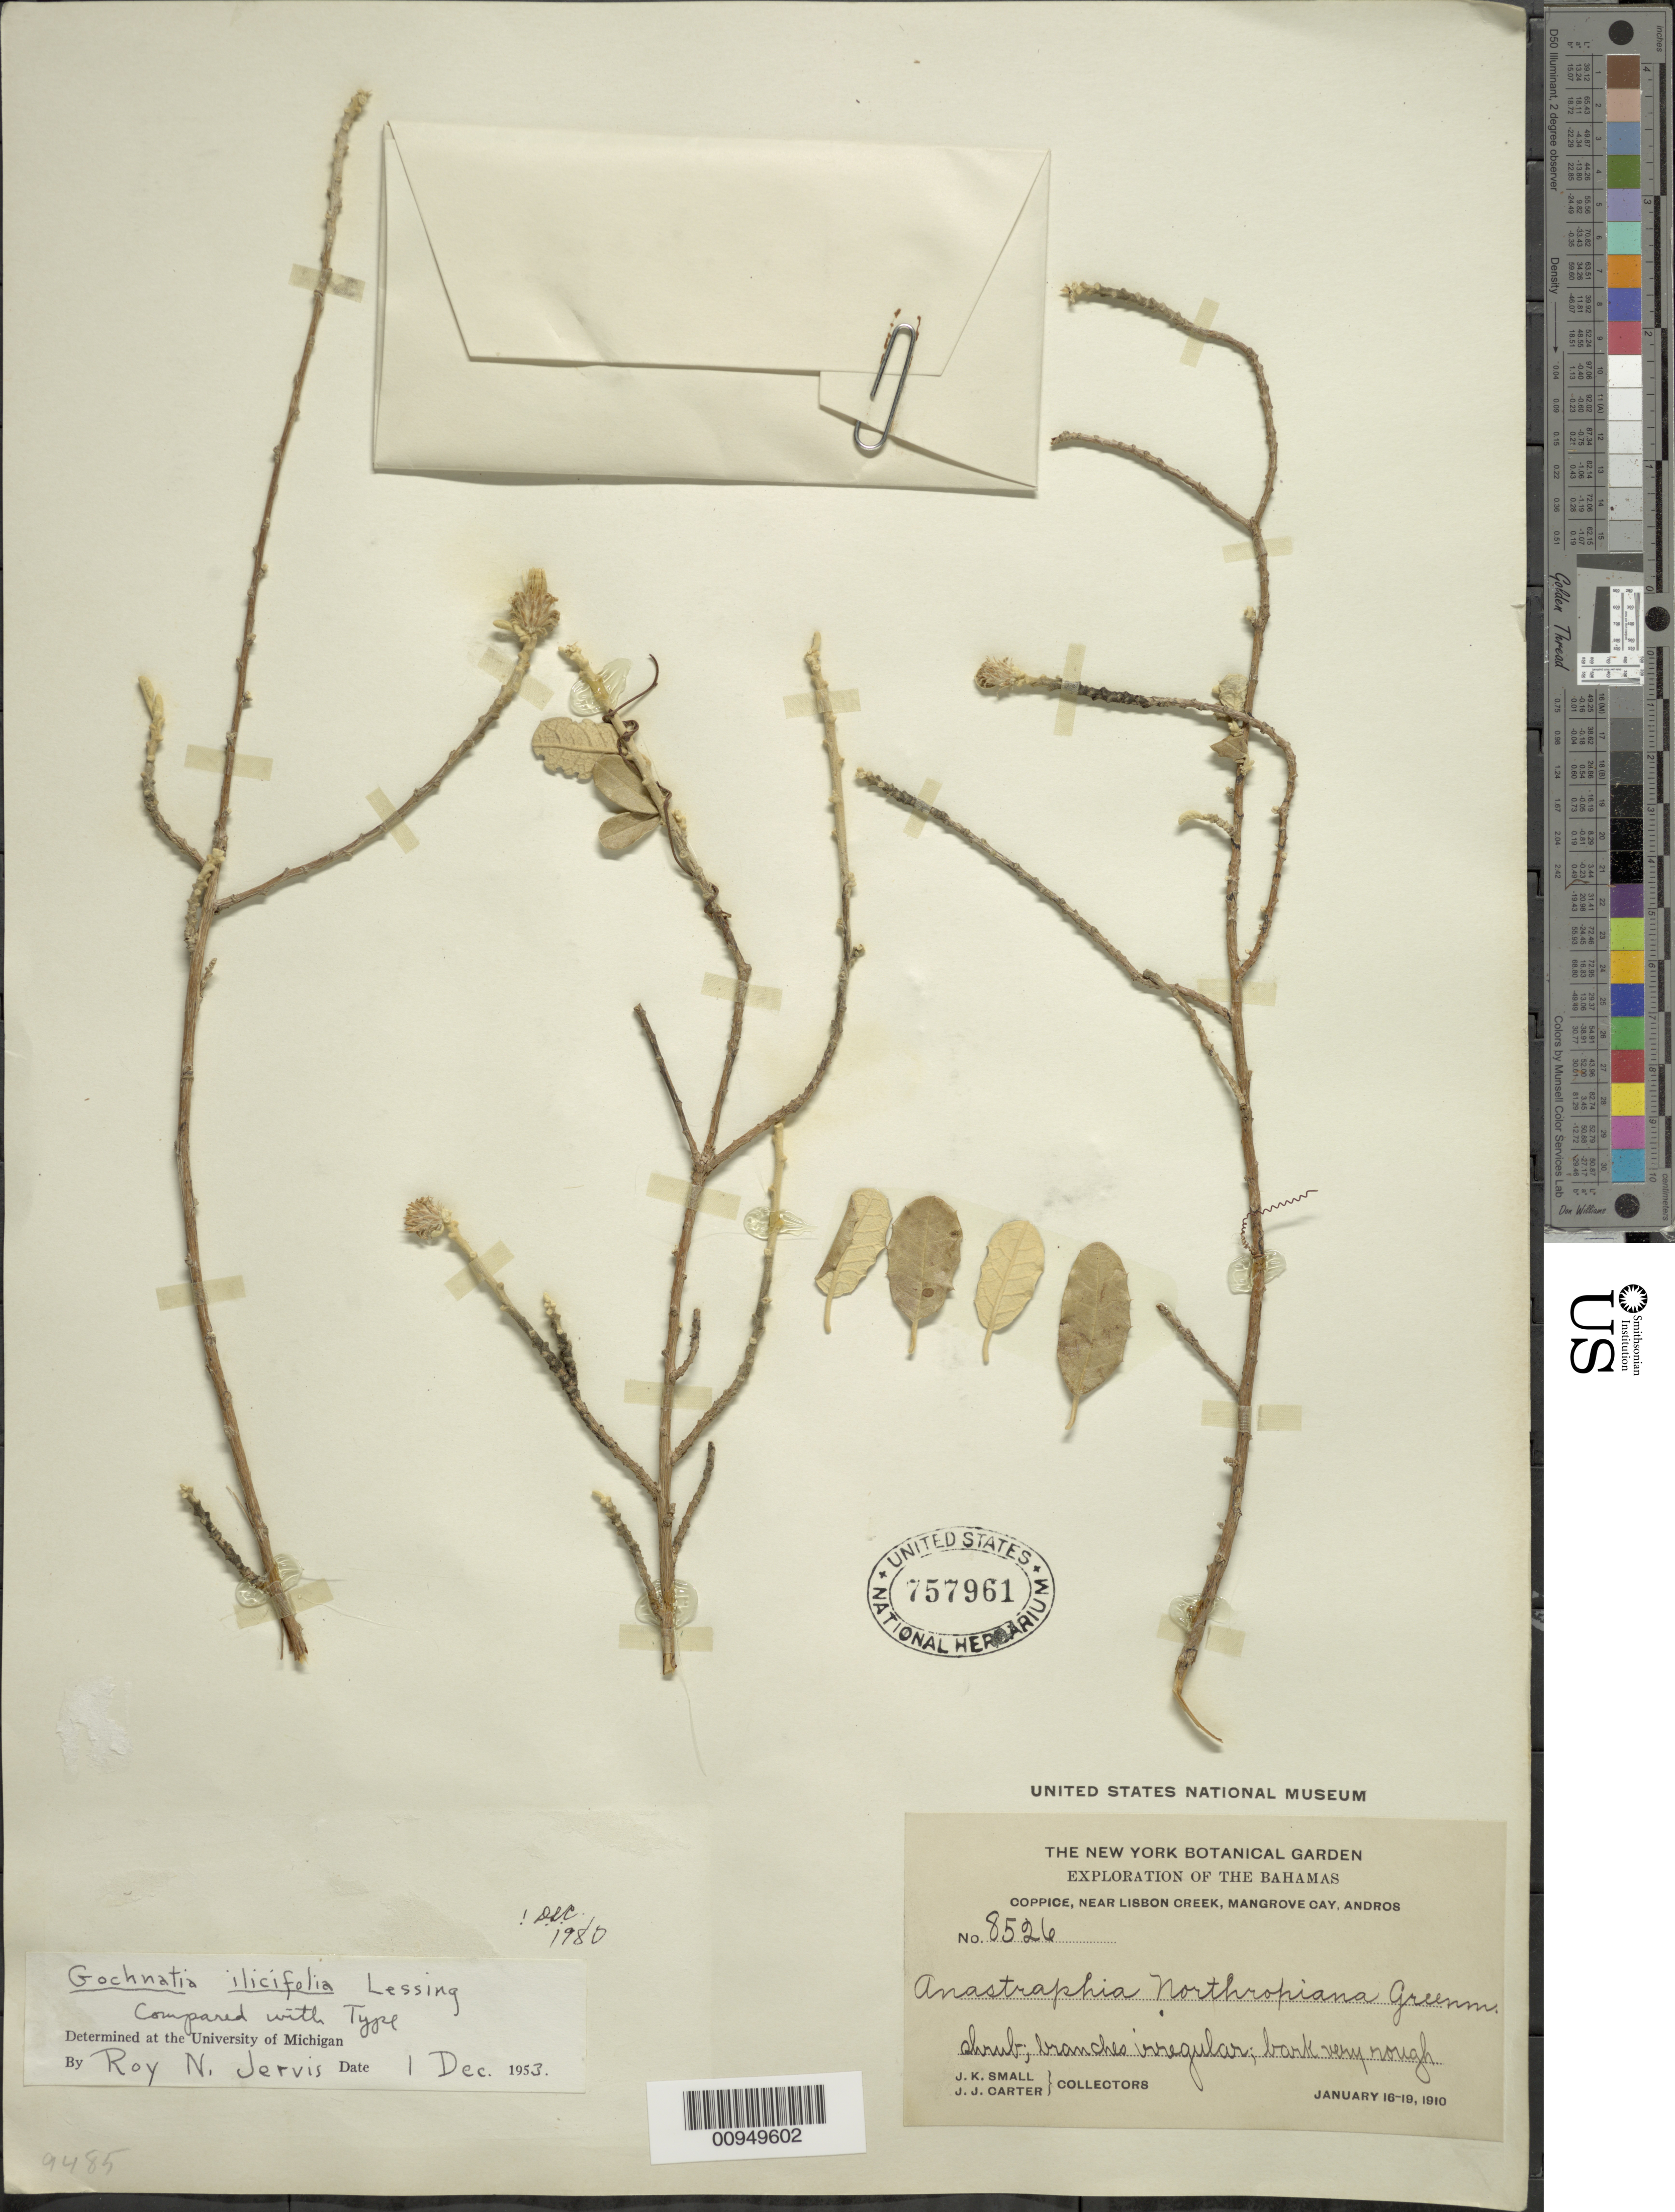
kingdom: Plantae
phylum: Tracheophyta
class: Magnoliopsida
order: Asterales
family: Asteraceae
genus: Anastraphia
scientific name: Anastraphia ilicifolia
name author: D. Don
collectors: J. K. Small & J. Carter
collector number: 8526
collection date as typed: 16 Jan 1910 to 19 Jan 1910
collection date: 1910-01-16/1910-01-19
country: Bahamas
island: Andros Island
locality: Near Lisbon Creek, Mangrove Cay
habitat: Coppice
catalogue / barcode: US 757961